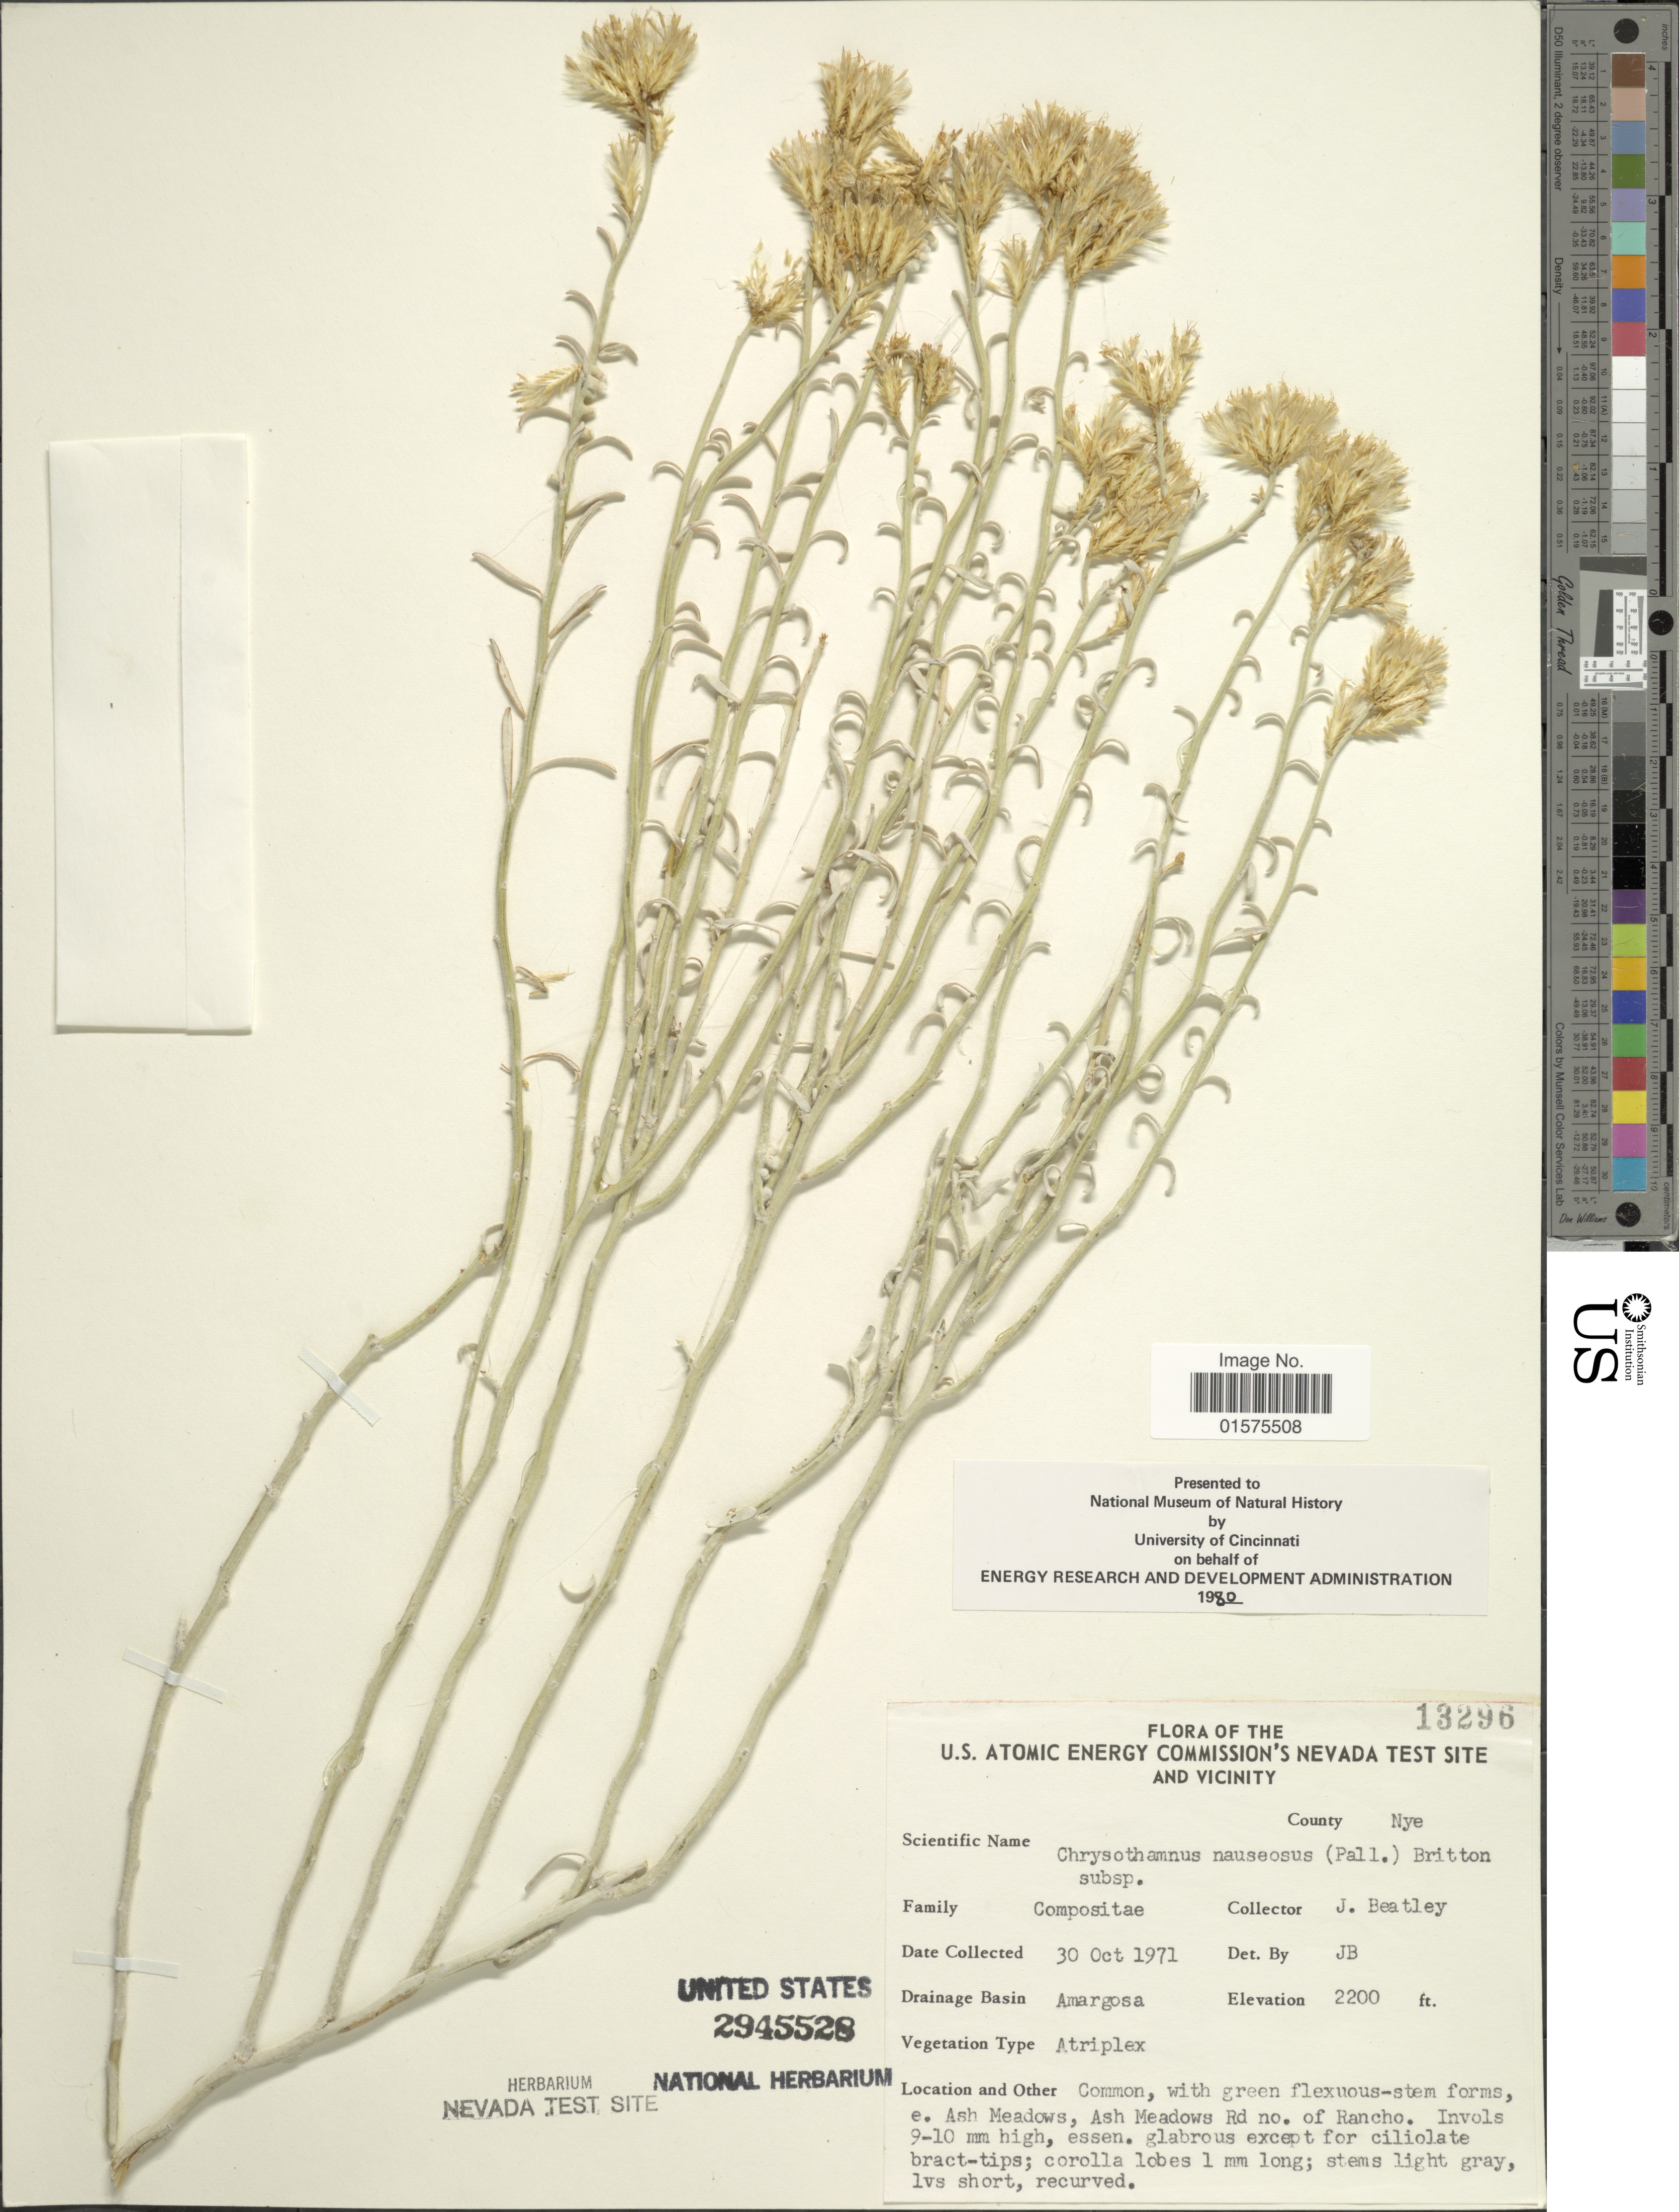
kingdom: Plantae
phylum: Tracheophyta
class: Magnoliopsida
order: Asterales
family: Asteraceae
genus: Ericameria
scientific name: Ericameria nauseosa var. hololeuca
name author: (A. Gray) G.L. Nesom & G.I. Baird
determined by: Urbatsch, Lowell E., Curator (LSU), Louisiana State University (UNITED STATES)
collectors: J. C. Beatley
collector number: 13296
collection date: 1971-10-30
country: United States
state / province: Nevada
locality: U.S. Commission's Nevada Test Site and vicinity. County Nye. Drainage Basin Amargosa. E. Ash Meadows, Ash Meadows Rd no. of Rancho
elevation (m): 671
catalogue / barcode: US 2945528